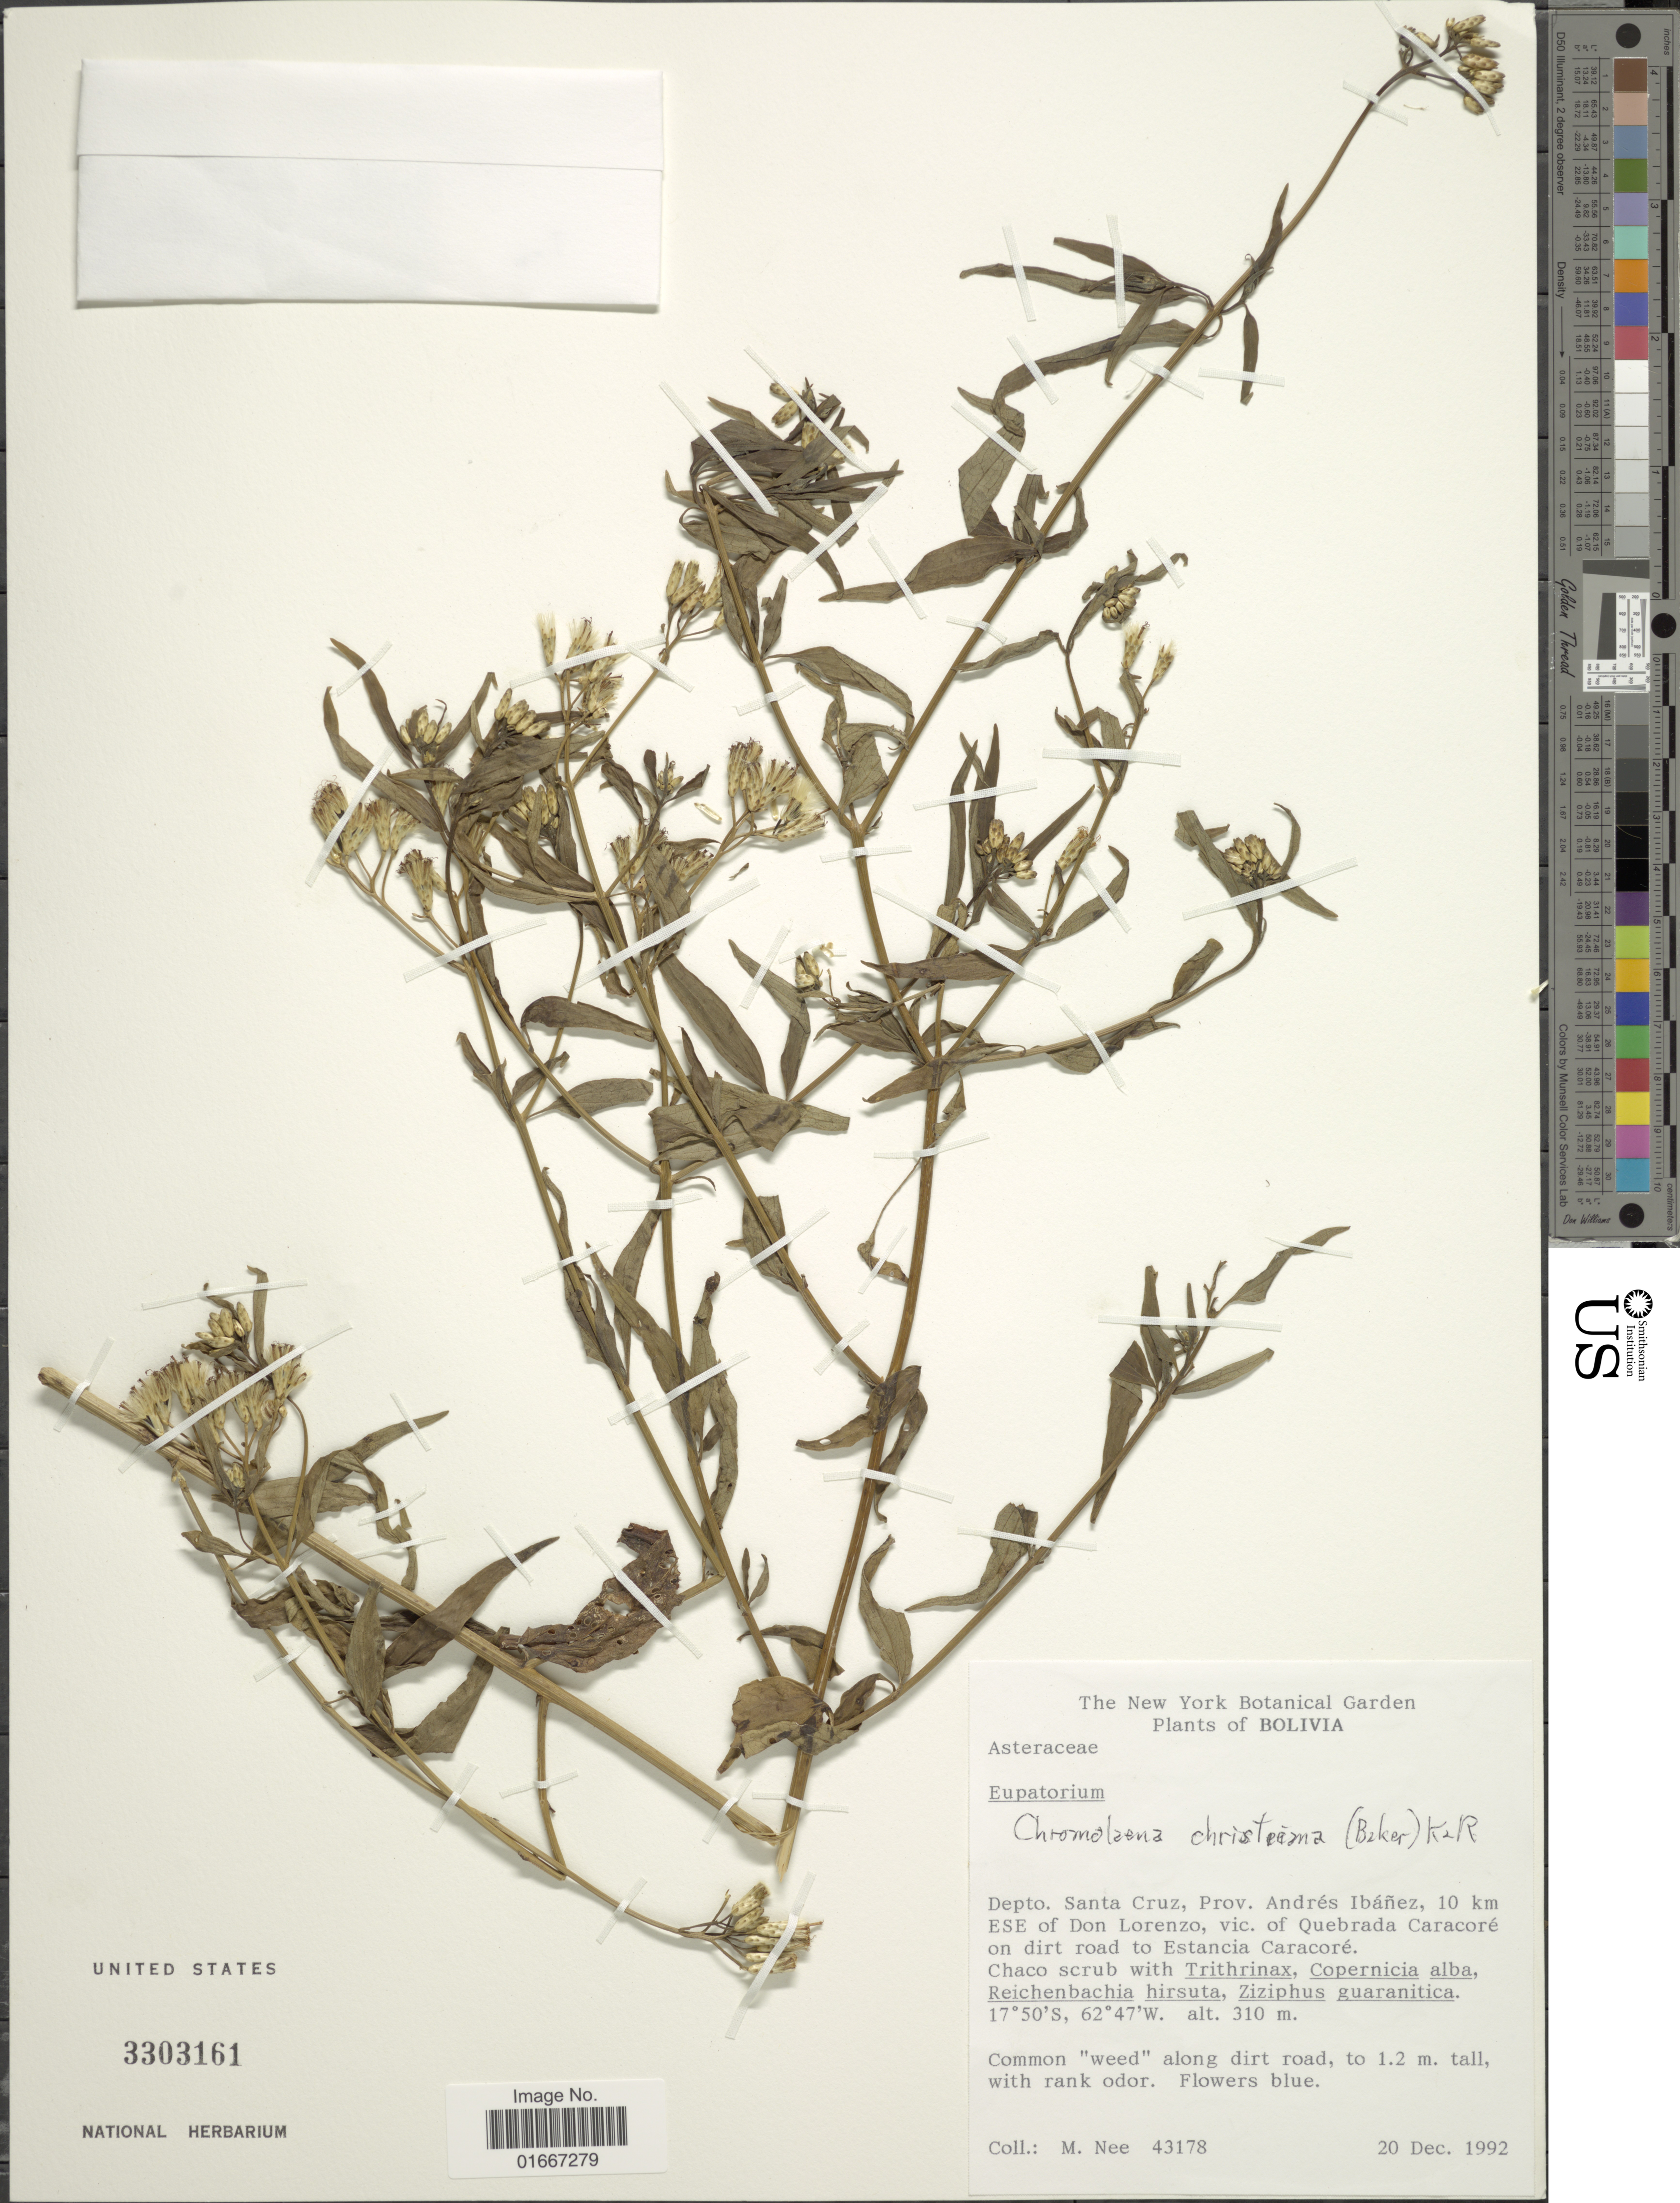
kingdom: Plantae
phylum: Tracheophyta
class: Magnoliopsida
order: Asterales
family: Asteraceae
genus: Chromolaena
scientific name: Chromolaena christieana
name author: (Baker) R.M. King & H. Rob.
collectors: M. Nee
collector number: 43178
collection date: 1992-12-20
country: Bolivia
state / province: Santa Cruz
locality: Prov. Andres Ibanez, 10 km ESE of Don Lorenzo, vic. of Quebrada Caracore on dirt road to Estancia Caracore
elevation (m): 310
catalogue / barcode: US 3303161